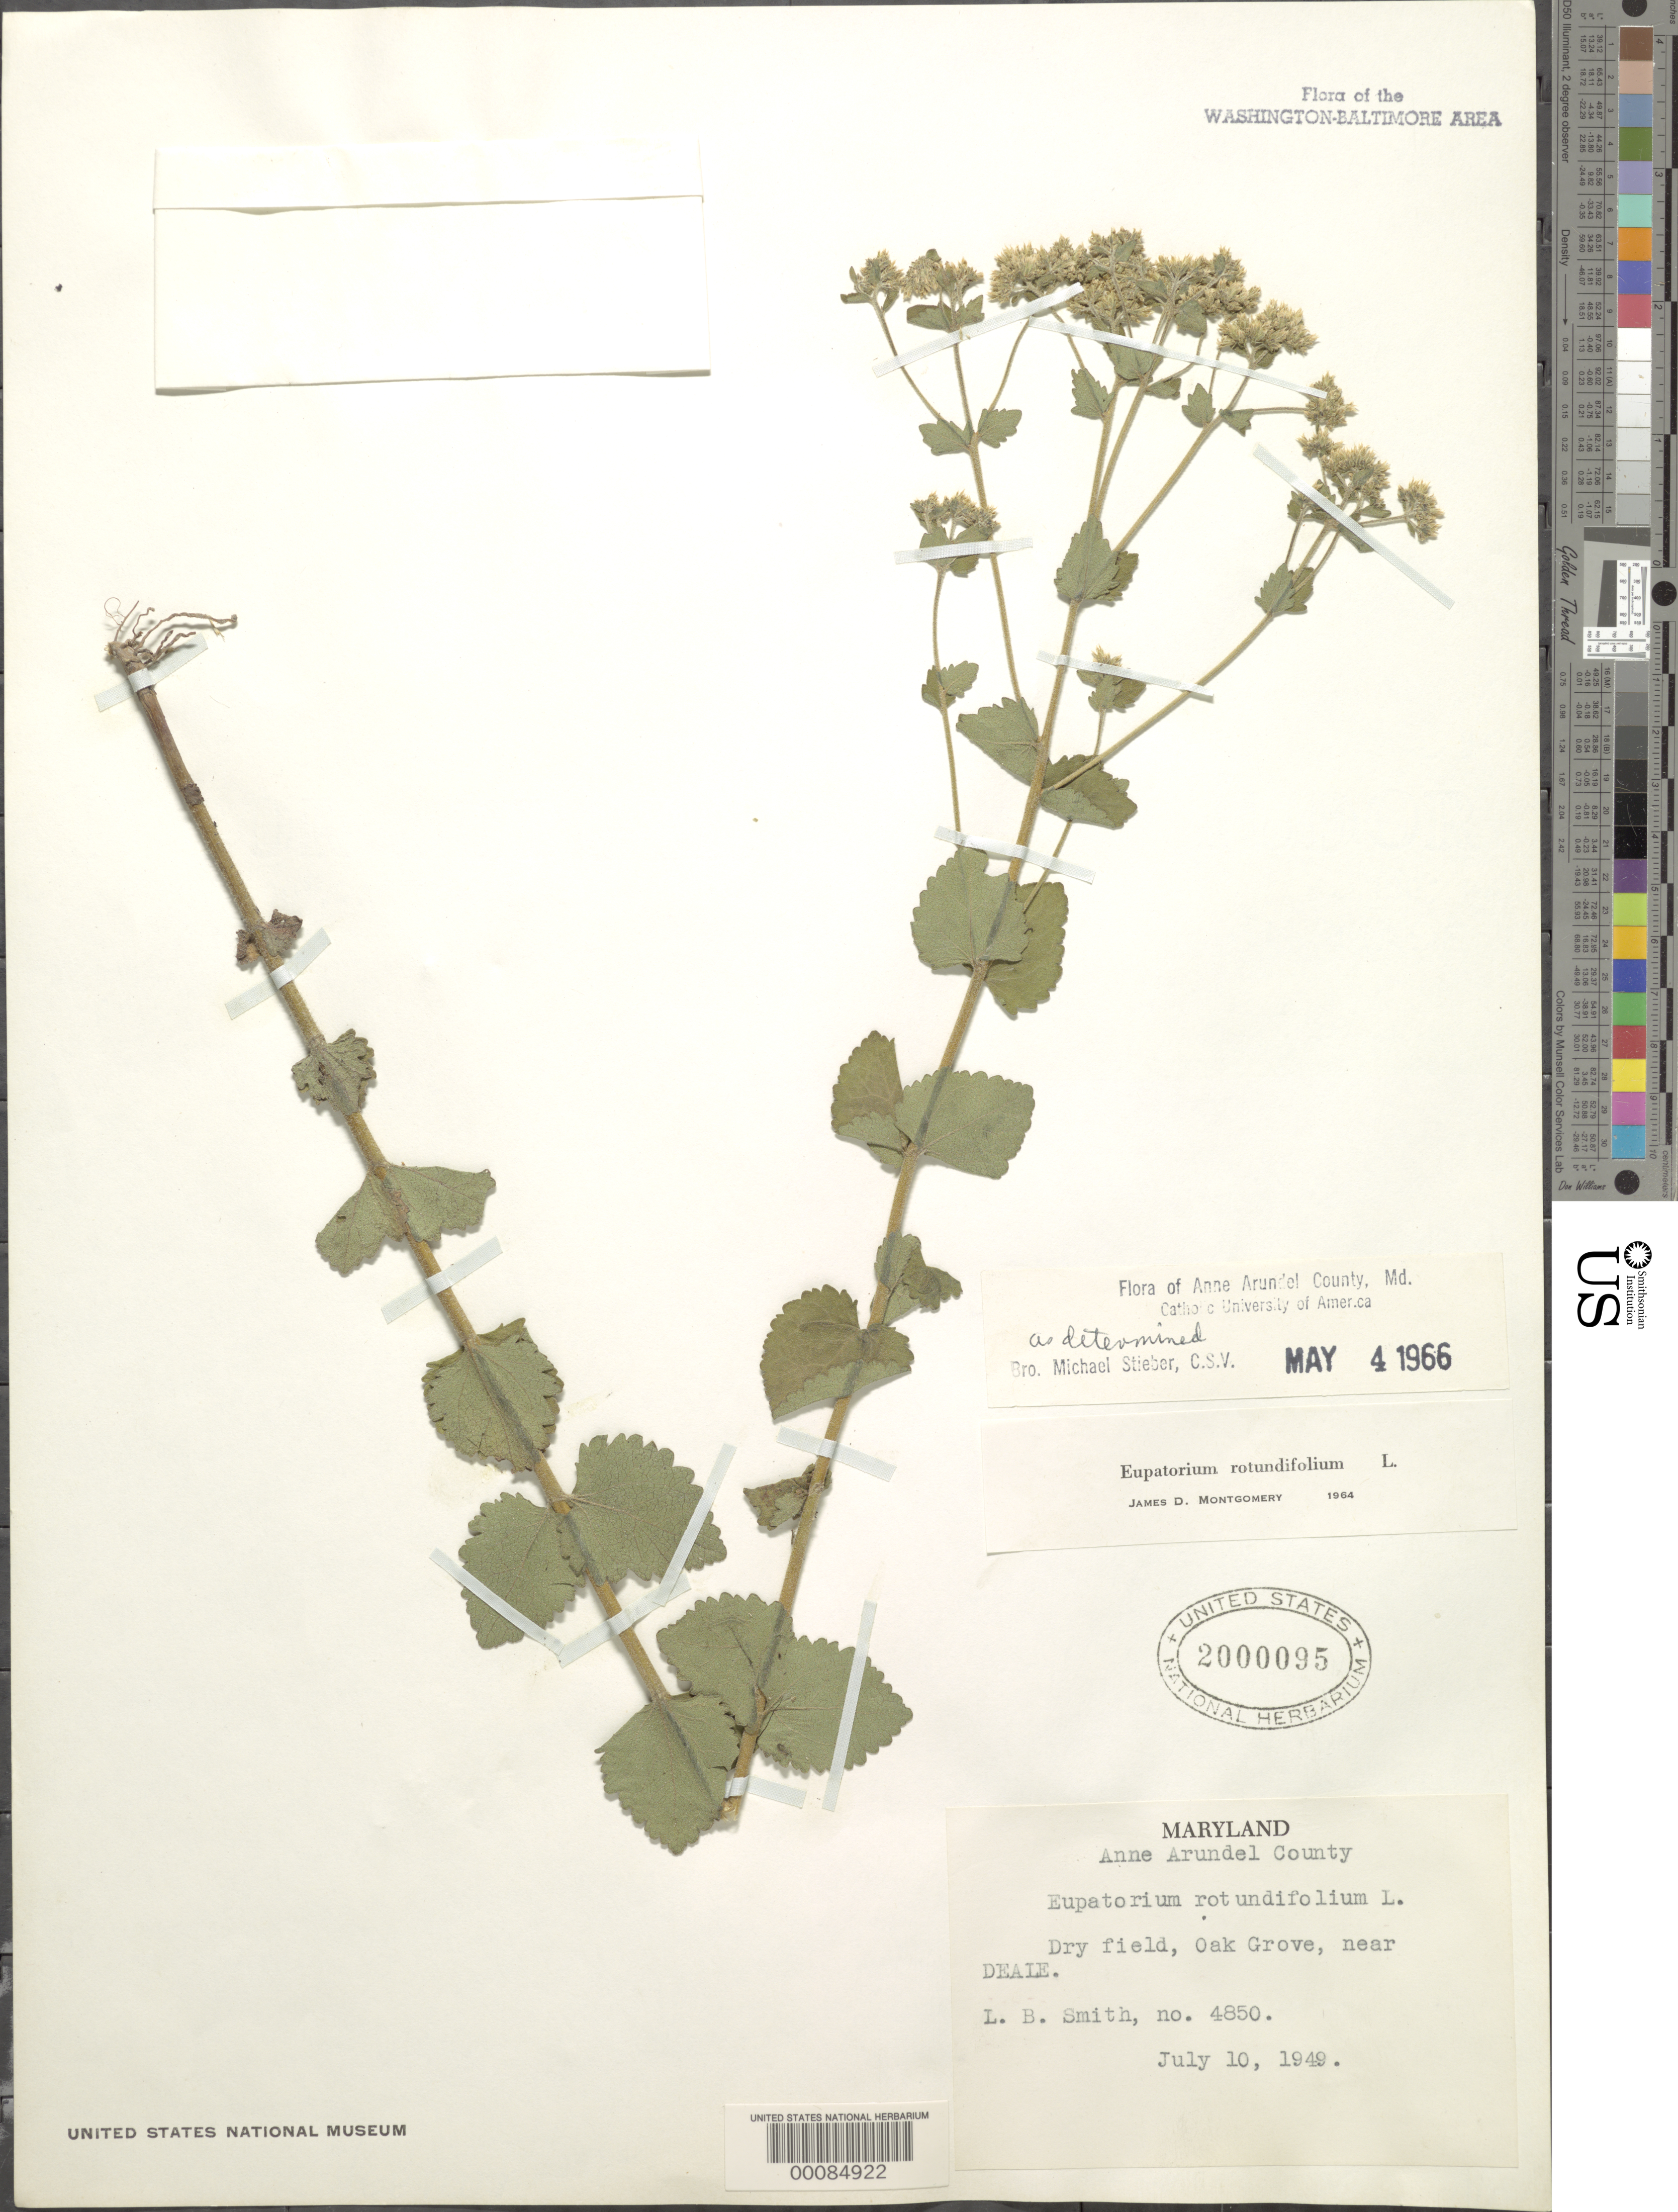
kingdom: Plantae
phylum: Tracheophyta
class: Magnoliopsida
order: Asterales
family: Asteraceae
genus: Eupatorium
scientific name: Eupatorium rotundifolium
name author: L.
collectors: L. Smith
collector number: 4850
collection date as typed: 10 Jul 1949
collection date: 1949-07-10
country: United States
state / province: Maryland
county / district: Anne Arundel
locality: Oak Grove near Deale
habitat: Dry field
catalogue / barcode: US 2000095